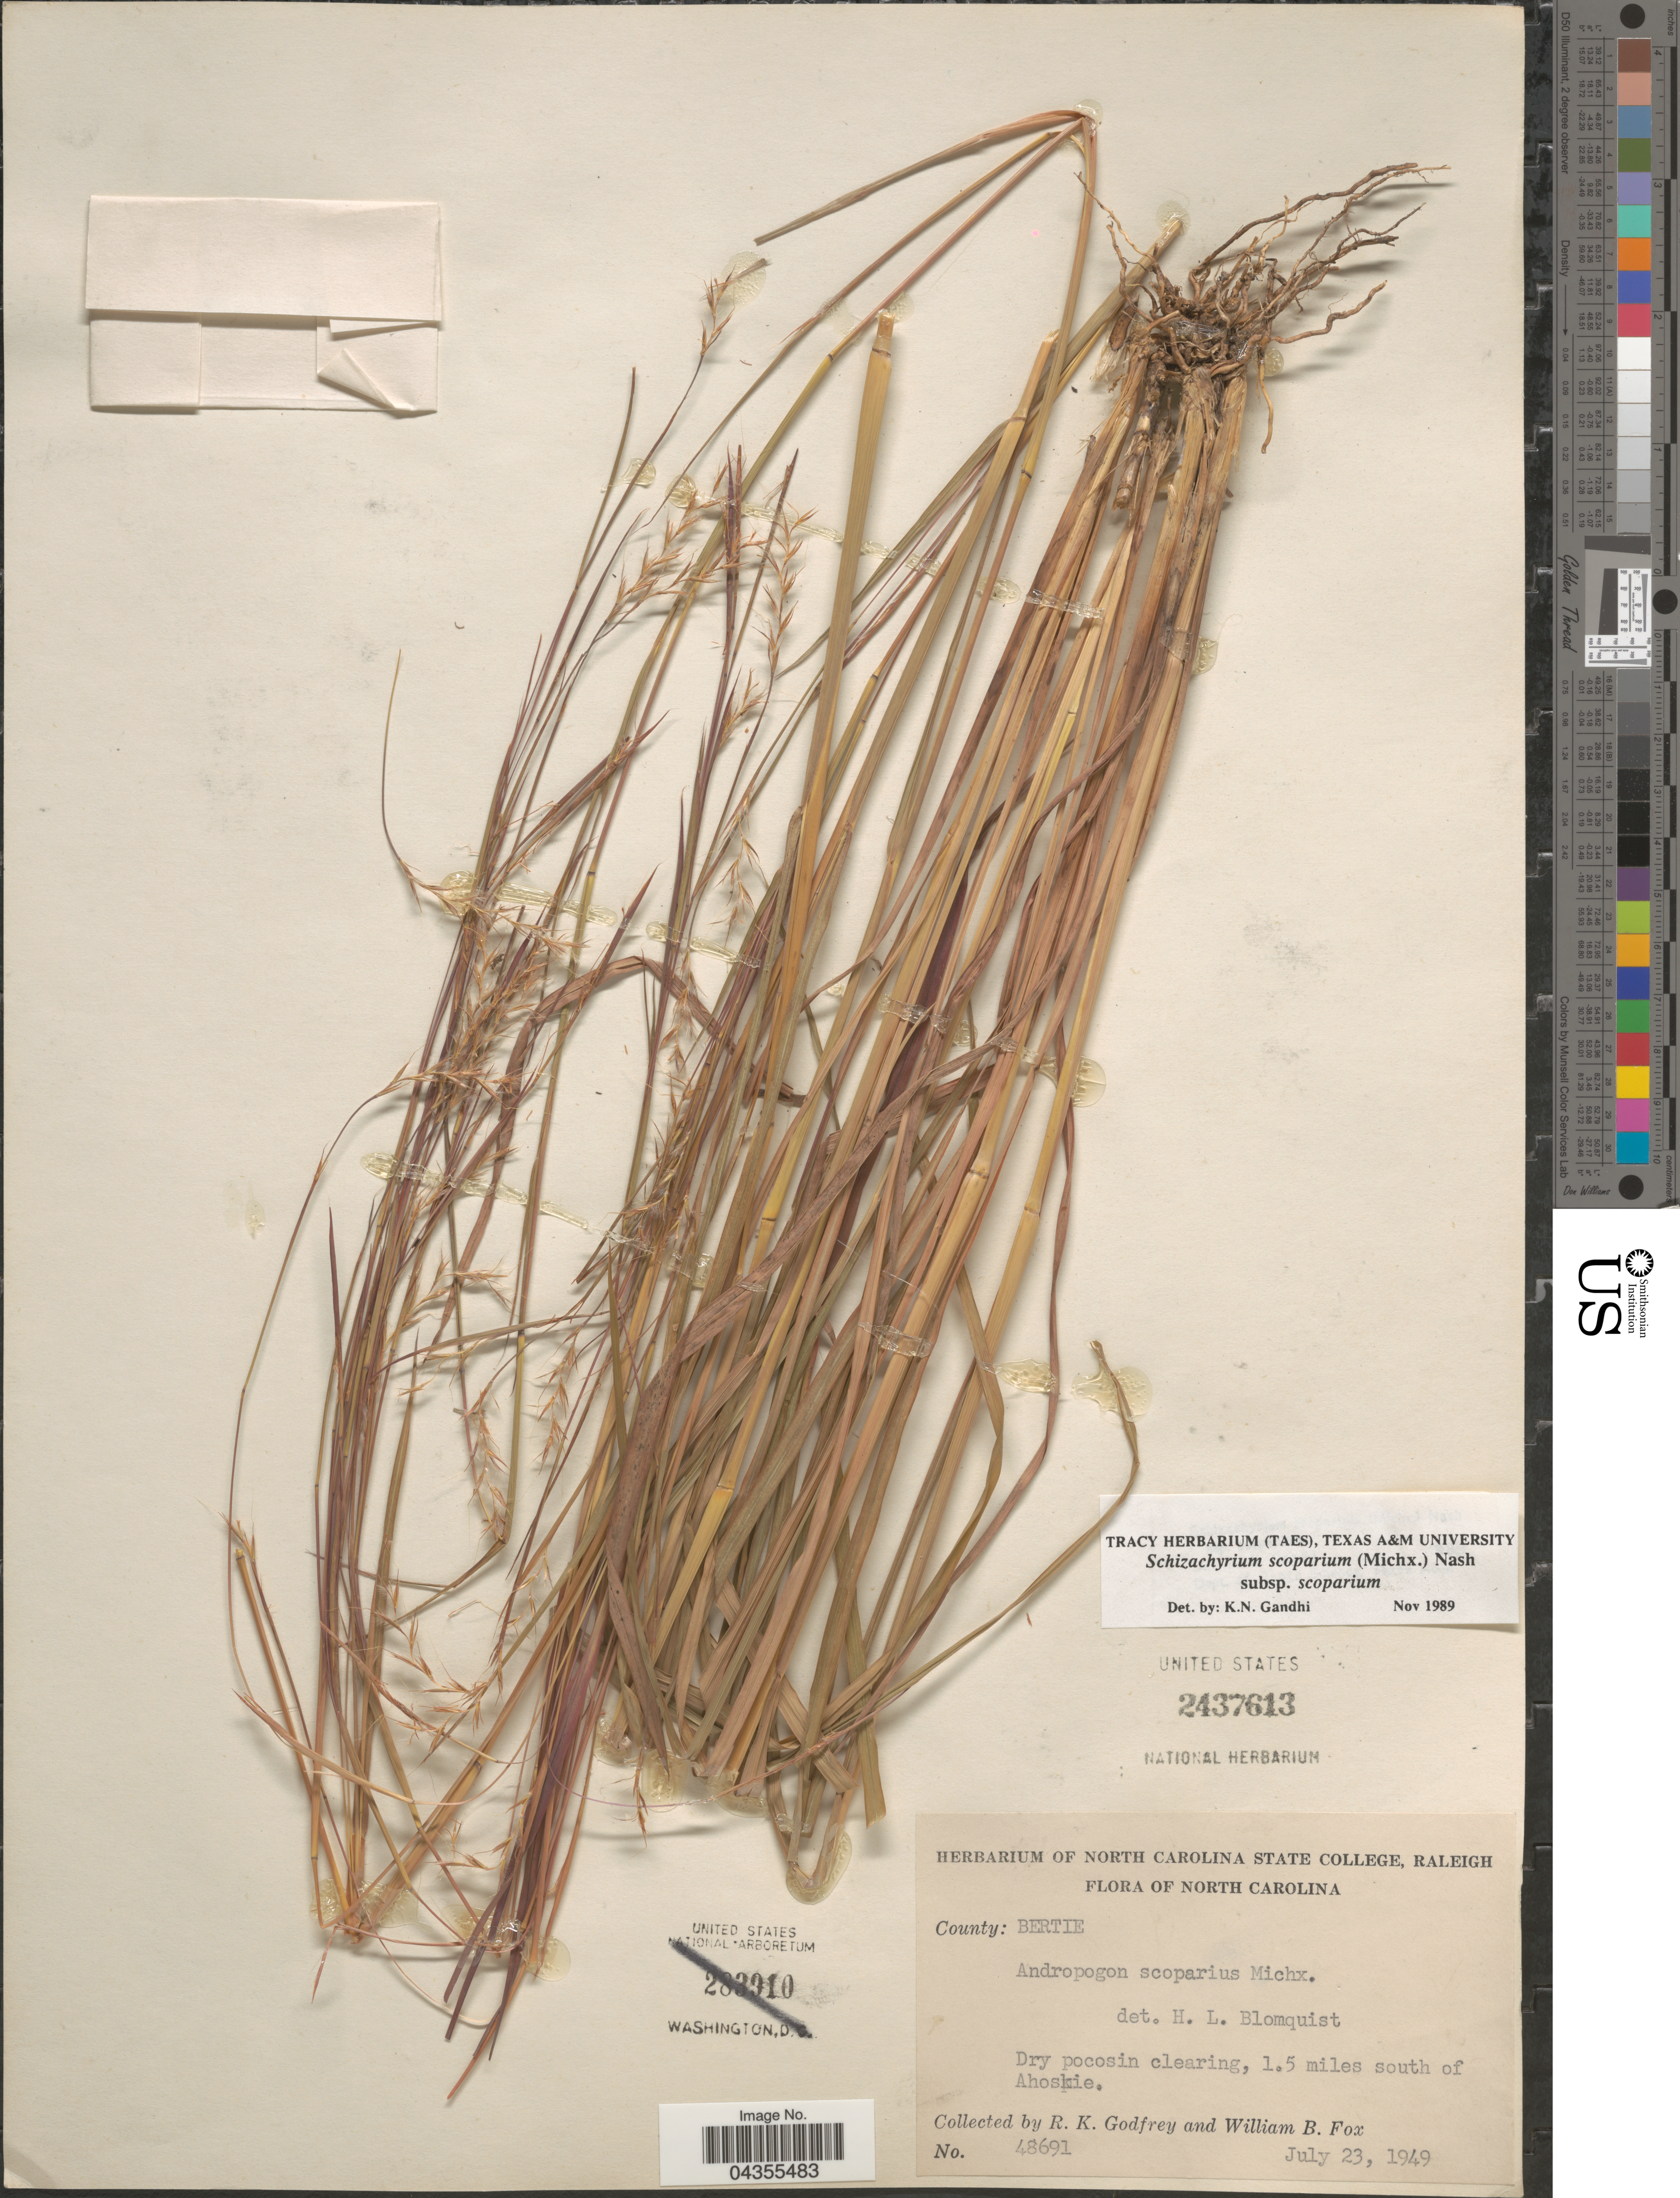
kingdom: Plantae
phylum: Tracheophyta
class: Liliopsida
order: Poales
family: Poaceae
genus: Schizachyrium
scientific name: Schizachyrium scoparium var. scoparium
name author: (Michx.) Nash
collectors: R. K. Godfrey & W. B. Fox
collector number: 48691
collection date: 1949-07-23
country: United States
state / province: North Carolina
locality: County: Bertie. Dry pocosin clearing, 1.5 miles south of Ahoskie.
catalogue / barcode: US 2437613